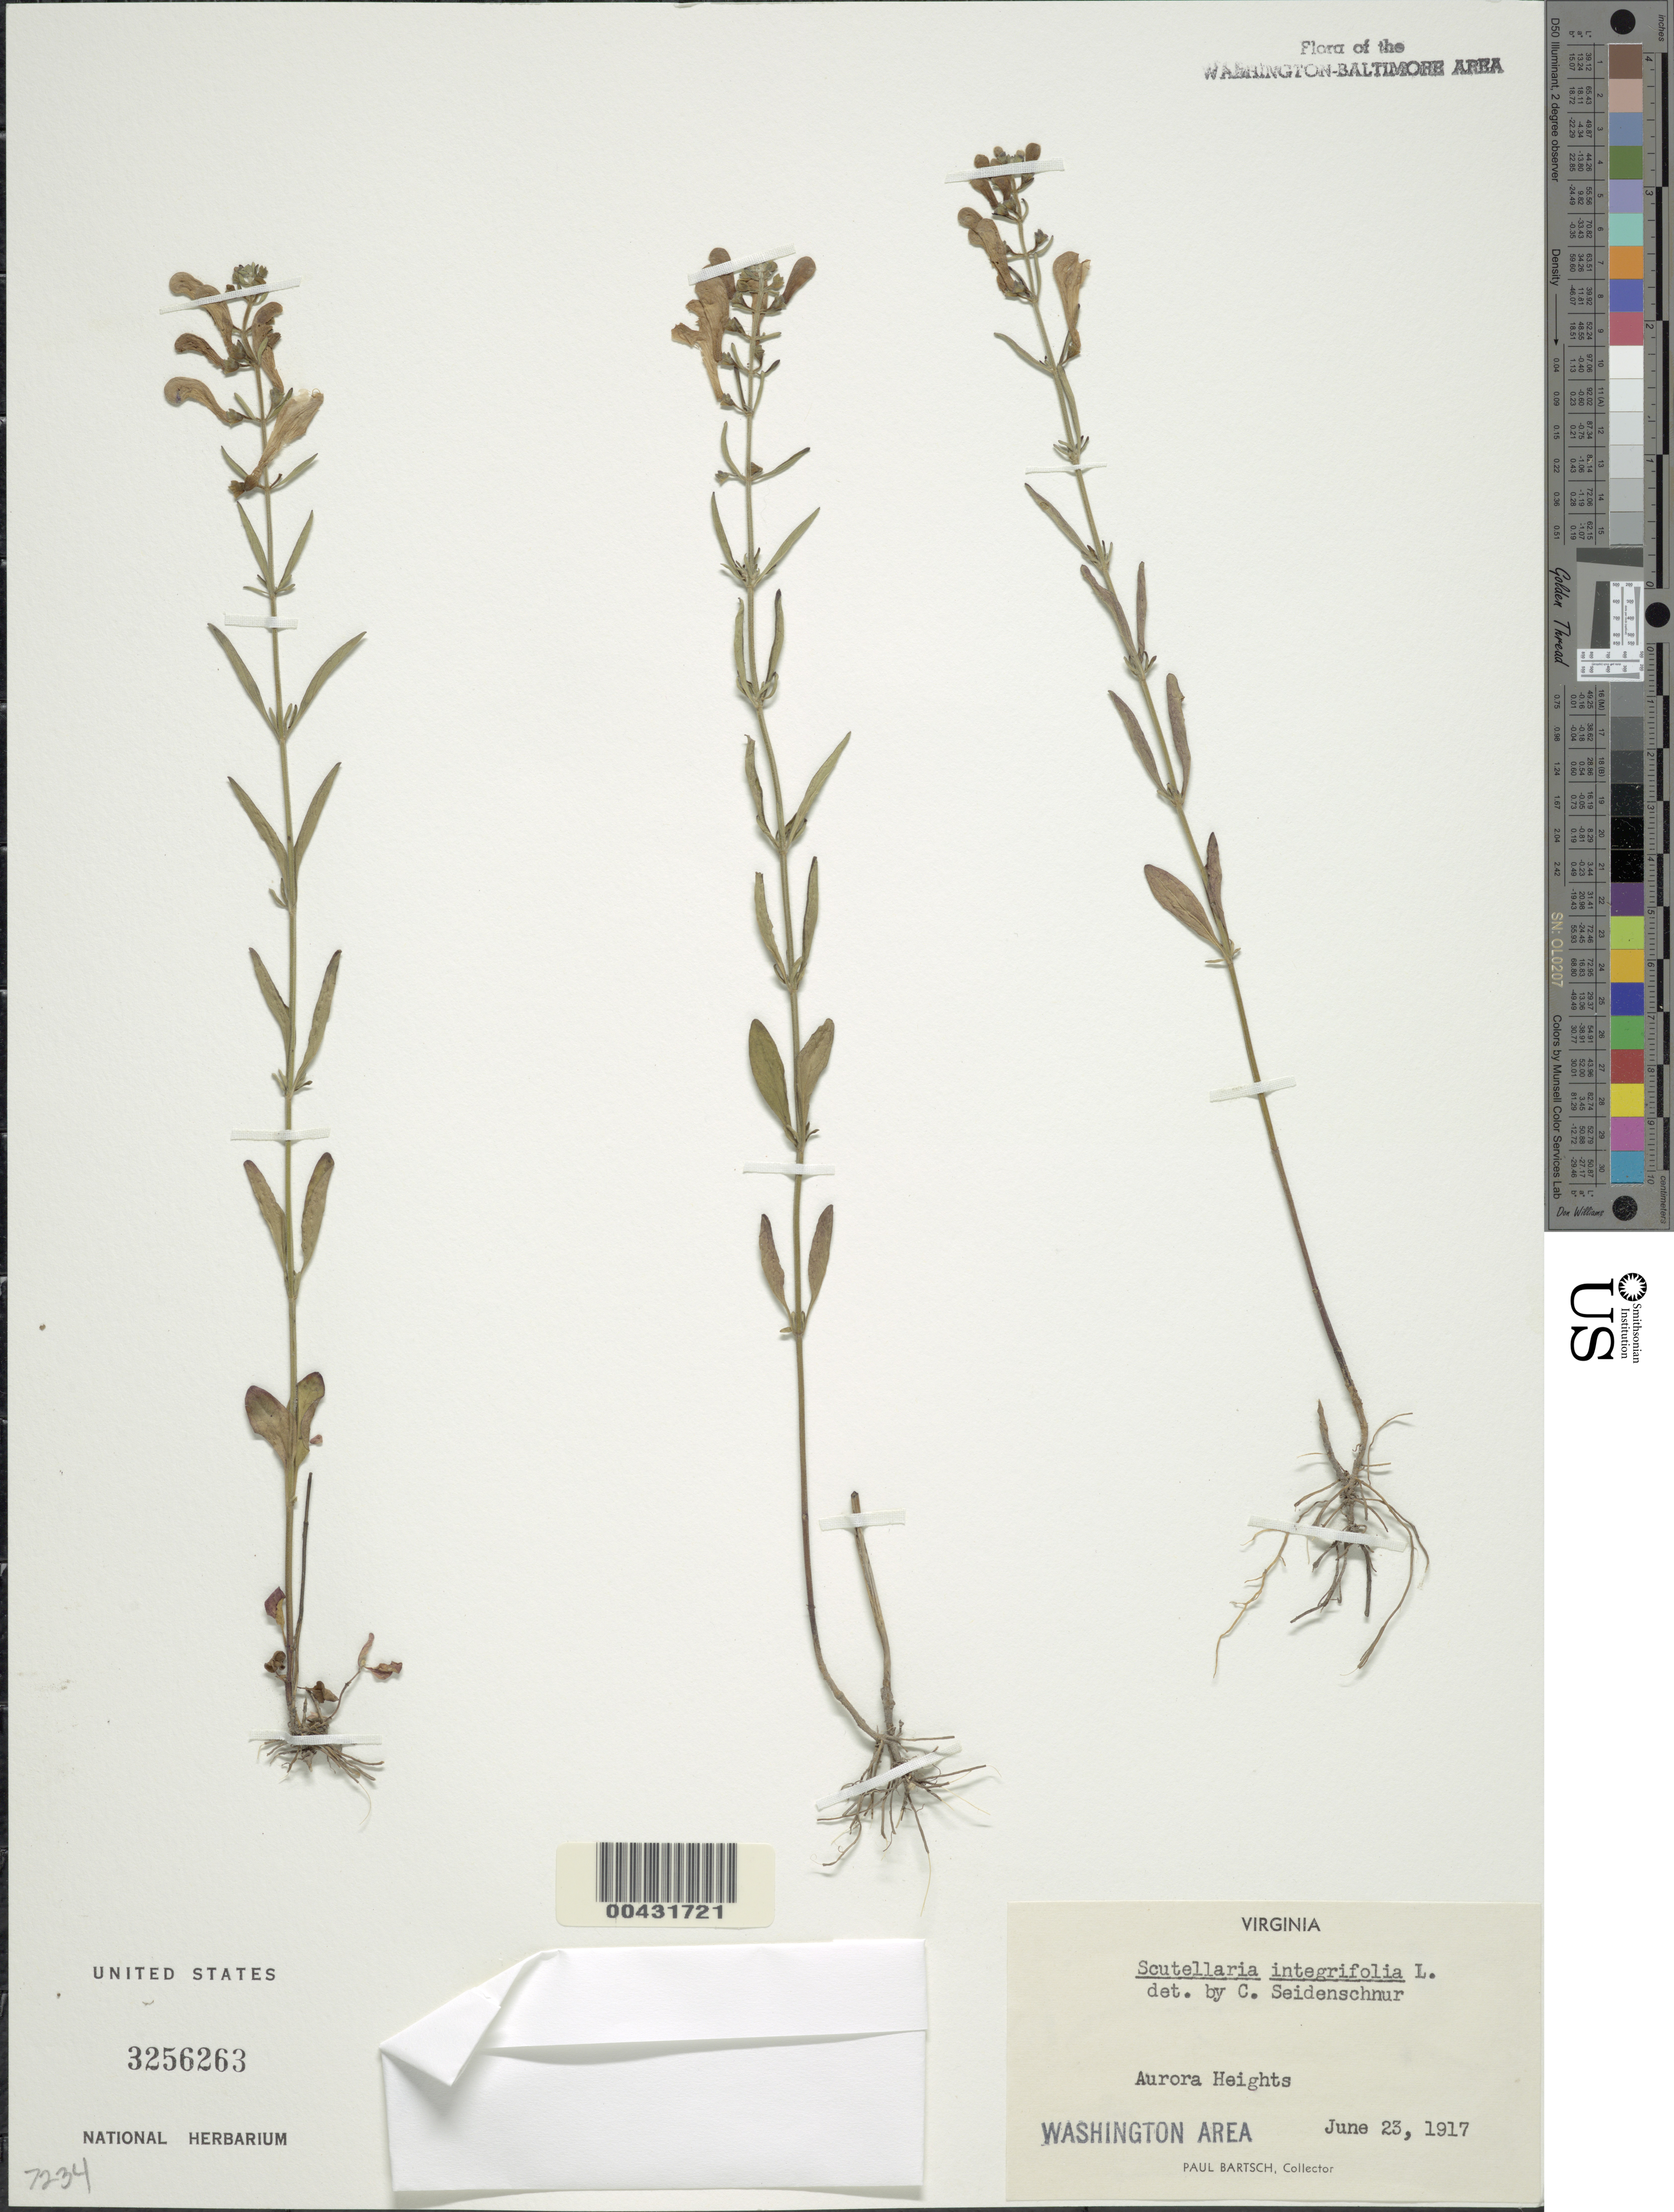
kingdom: Plantae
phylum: Tracheophyta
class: Magnoliopsida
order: Lamiales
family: Lamiaceae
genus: Scutellaria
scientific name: Scutellaria integrifolia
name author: L.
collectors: P. Bartsch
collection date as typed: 23 Jun 1917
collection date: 1917-06-23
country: United States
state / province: Virginia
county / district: Arlington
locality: Aurora Heights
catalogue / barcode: US 3256263